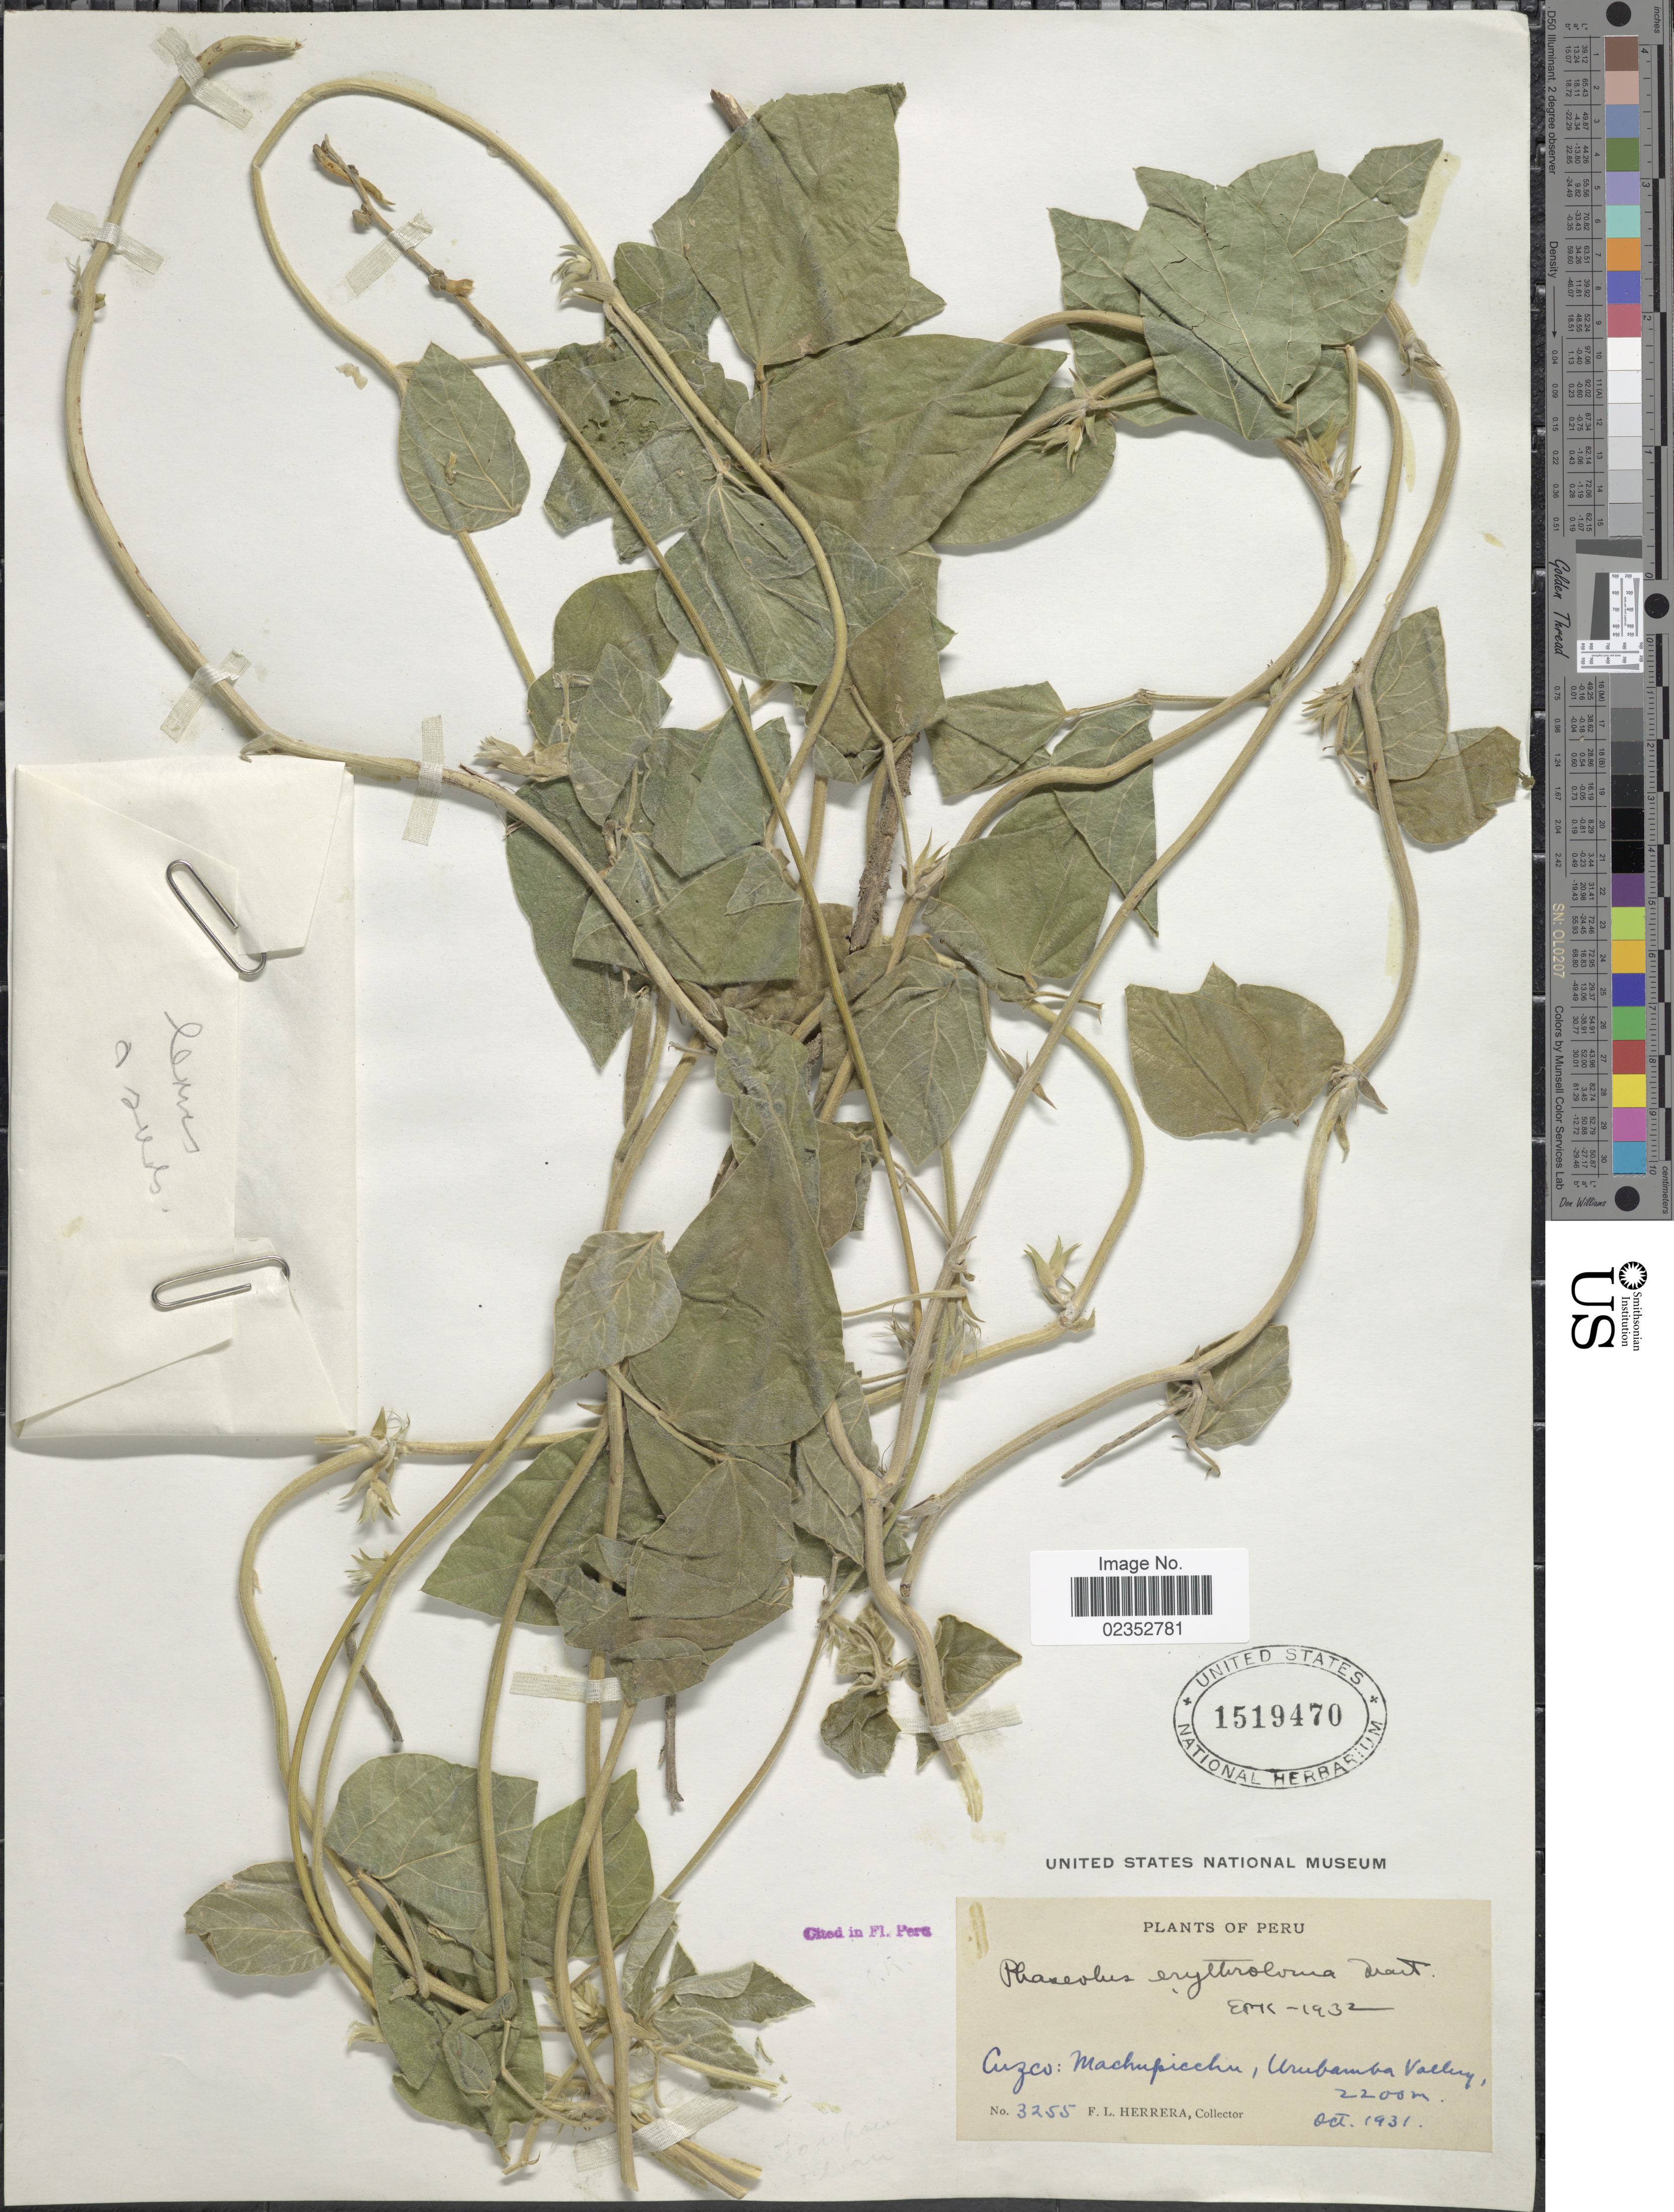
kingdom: Plantae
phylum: Tracheophyta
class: Magnoliopsida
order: Fabales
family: Fabaceae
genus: Macroptilium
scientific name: Macroptilium erythroloma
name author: (Mart. ex Benth.) Urb.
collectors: F. L. Herrera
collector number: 3255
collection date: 1931-10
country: Peru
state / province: Cusco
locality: Machupicchu, Urubamba Valley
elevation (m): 2200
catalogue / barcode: US 1519470